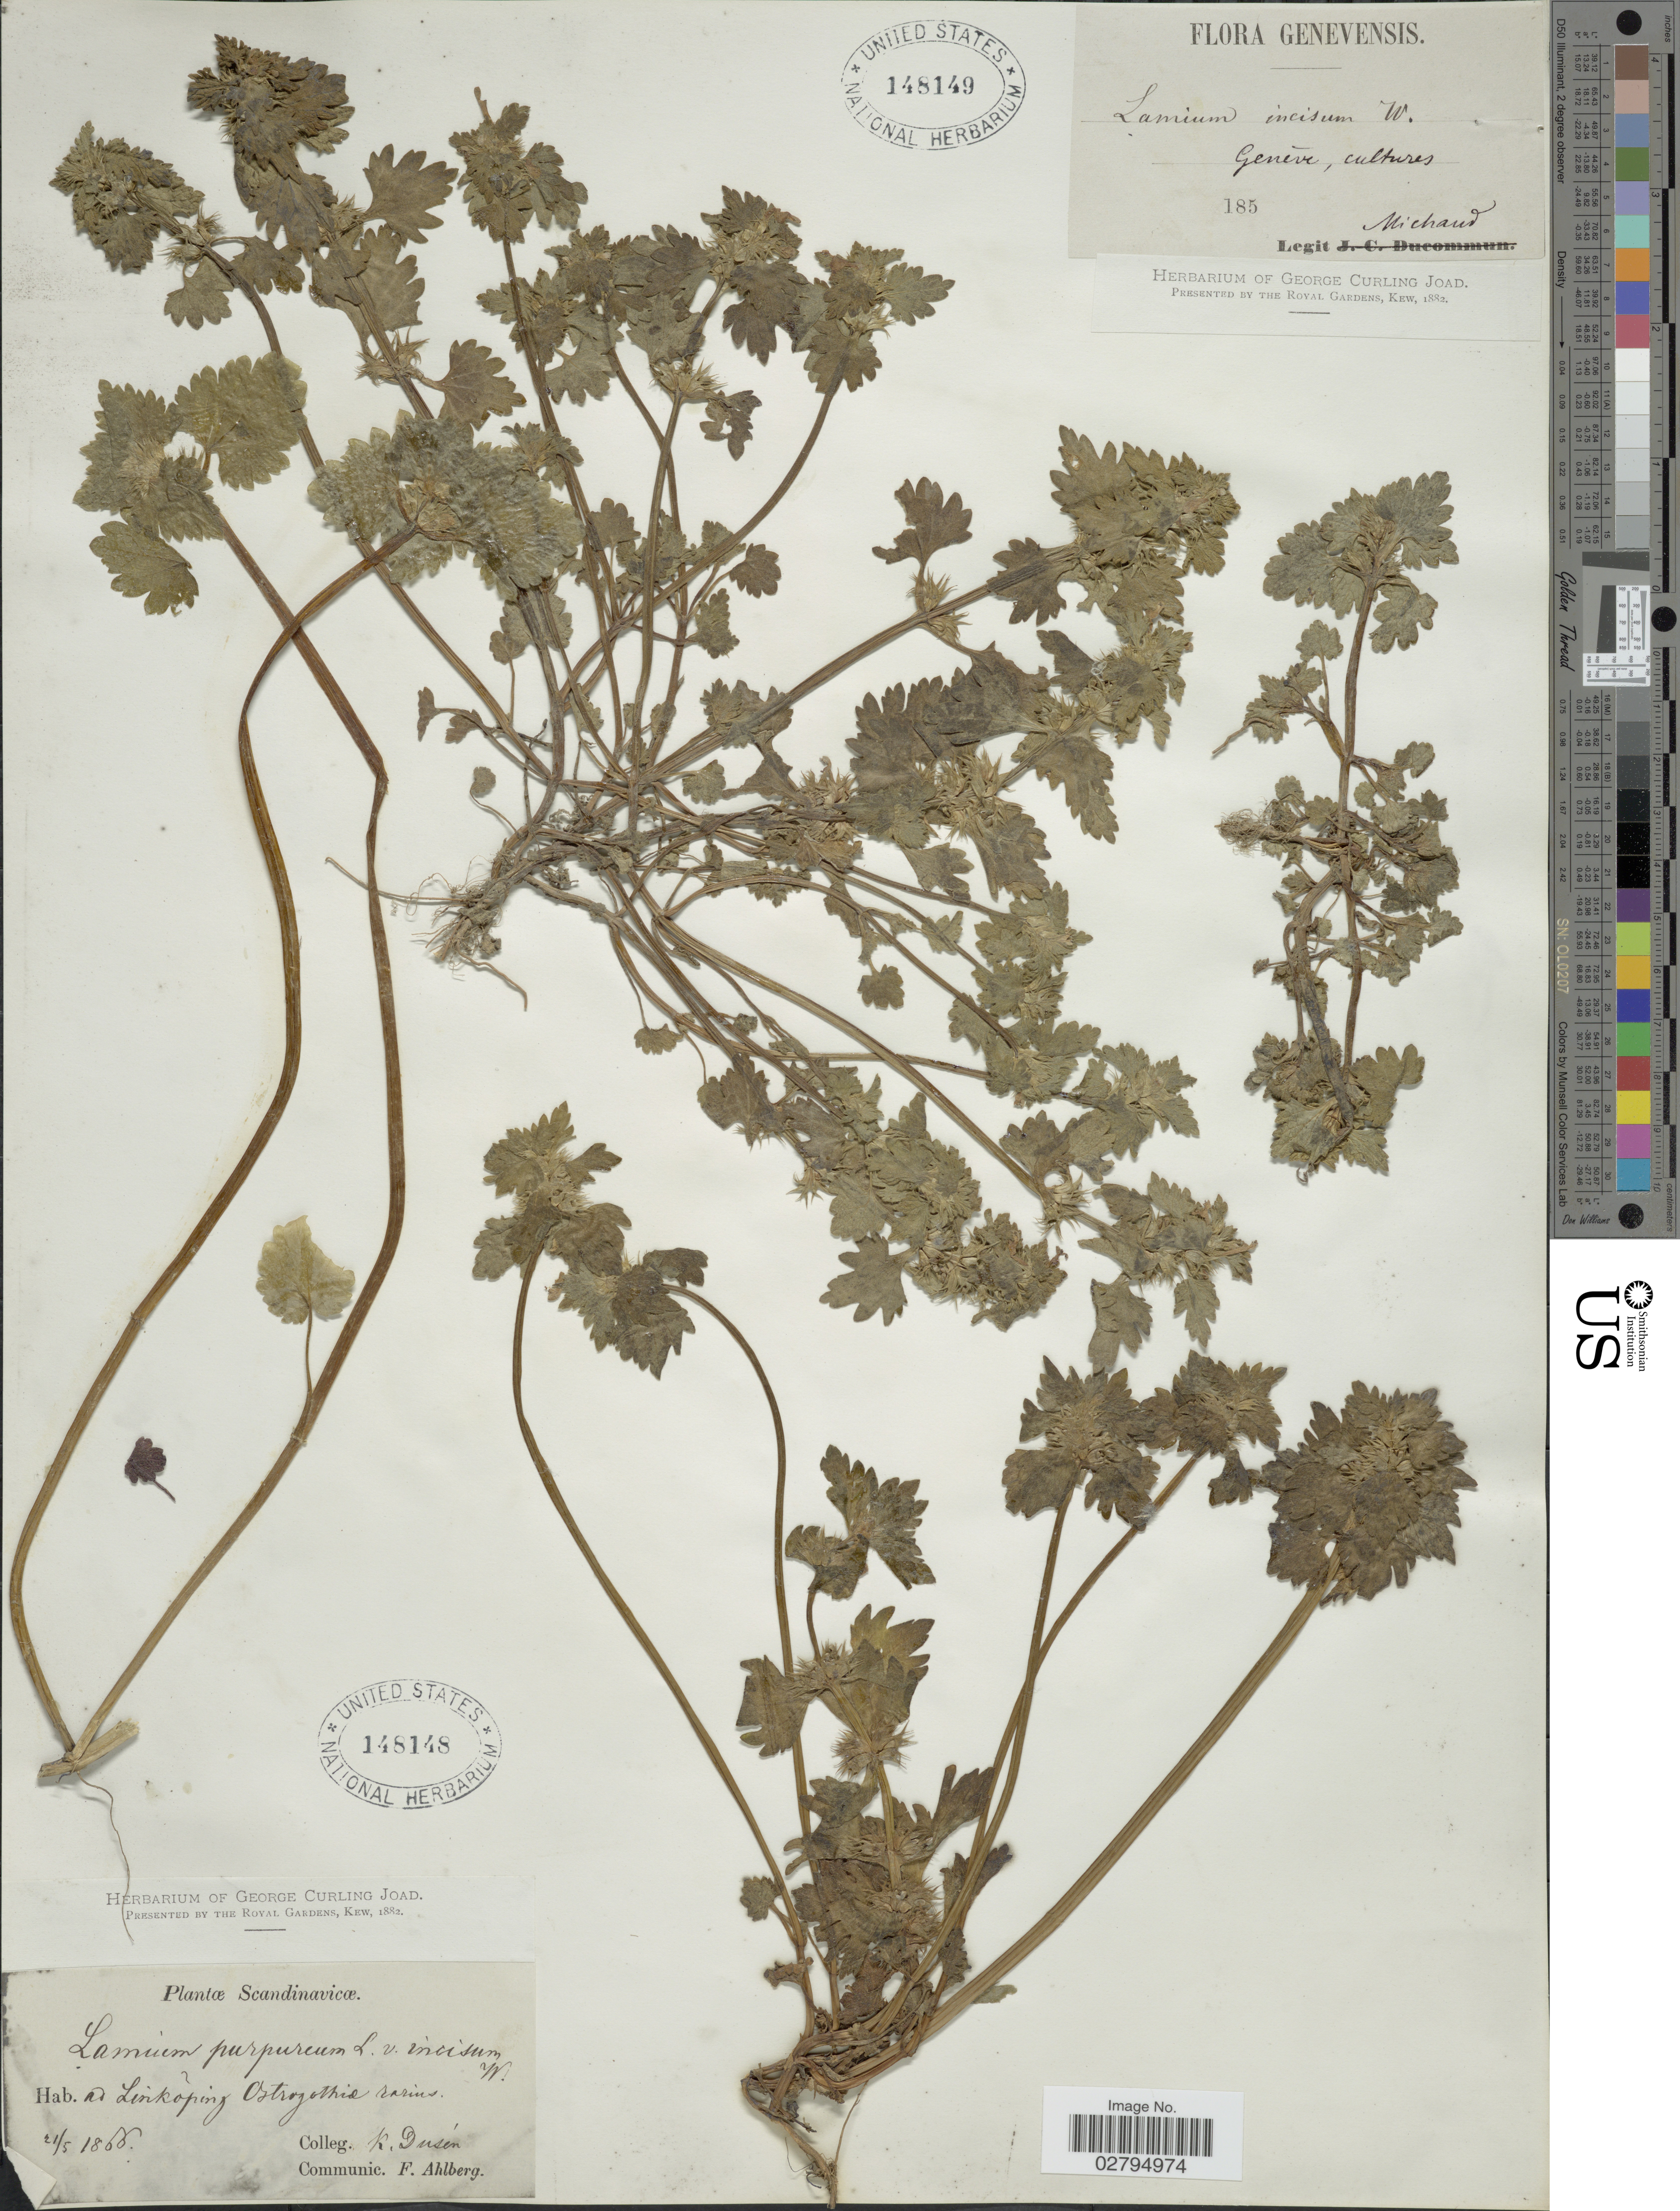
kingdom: Plantae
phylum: Tracheophyta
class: Magnoliopsida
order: Lamiales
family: Lamiaceae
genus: Lamium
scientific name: Lamium hybridum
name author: Vill.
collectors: Michaud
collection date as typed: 185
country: Switzerland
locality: Genéve, cultures.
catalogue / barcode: US 148149-2